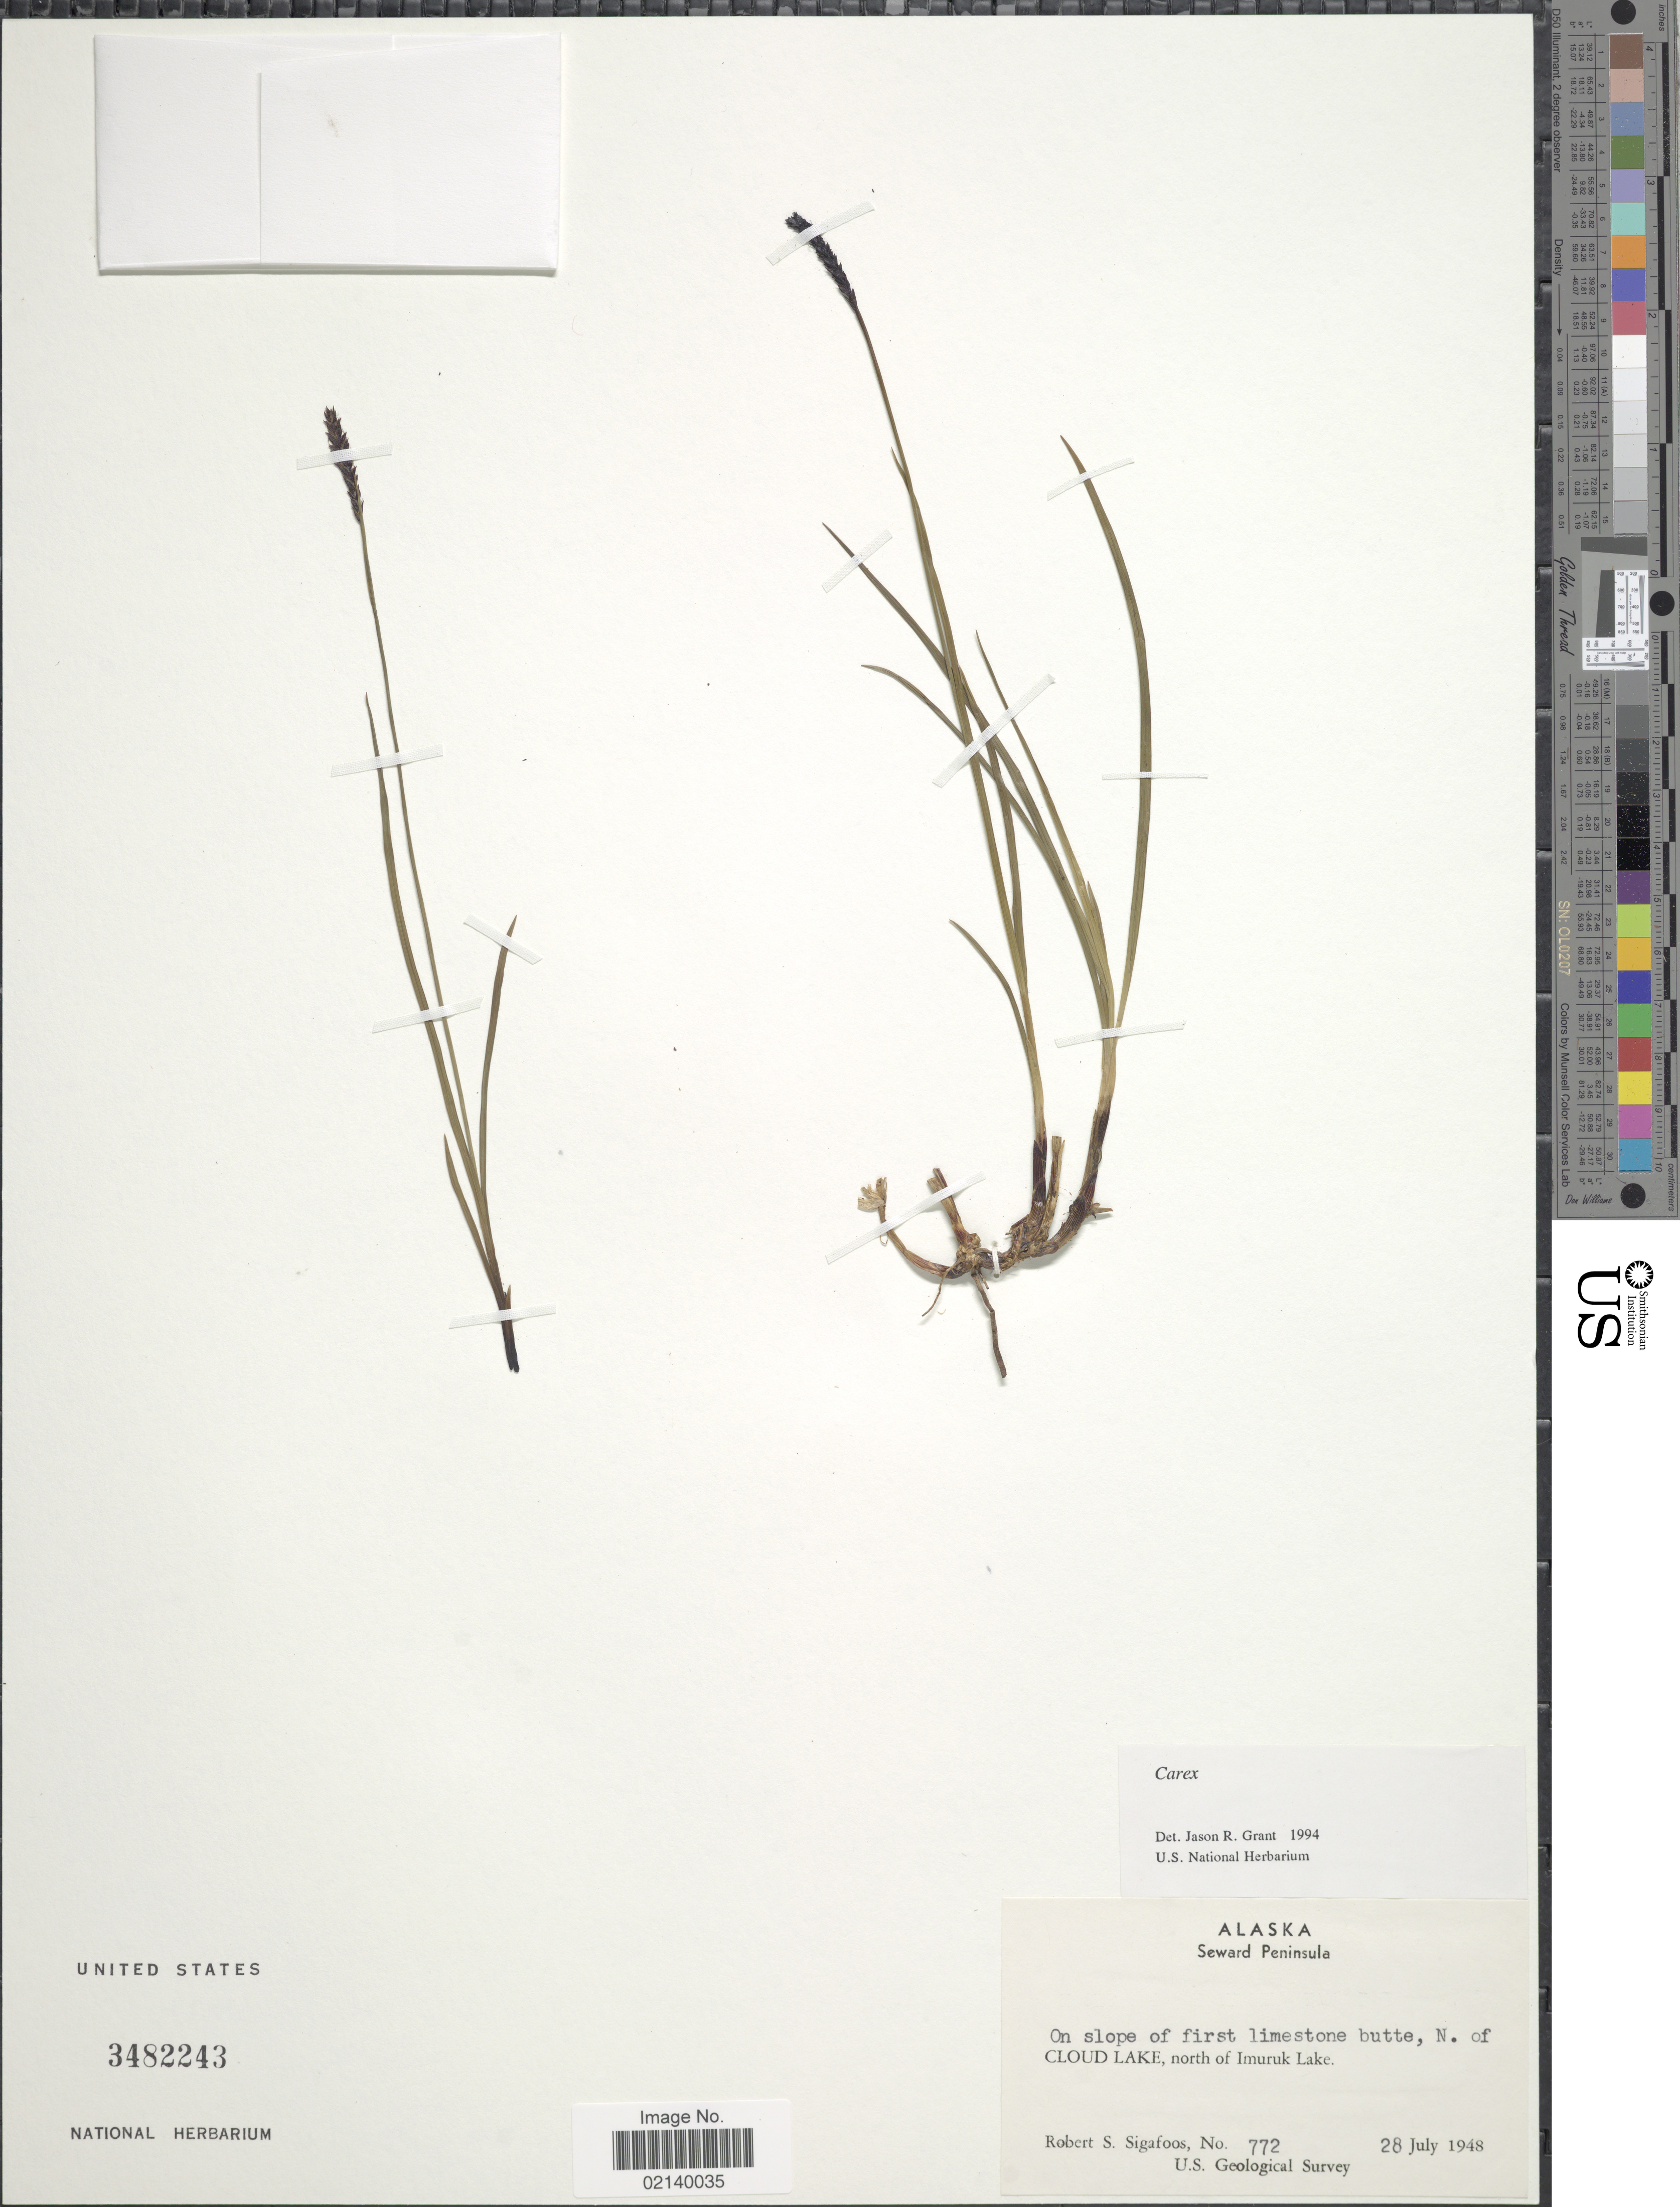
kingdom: Plantae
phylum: Tracheophyta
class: Liliopsida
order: Poales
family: Cyperaceae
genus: Carex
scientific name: Carex sp.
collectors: R. Sigafoos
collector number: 772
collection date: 1948-07-28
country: United States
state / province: Alaska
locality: Seward Peninsula, on slope of first limestone butte, N. of Cloud Lake, north of Imuruk Lake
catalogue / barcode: US 3482243